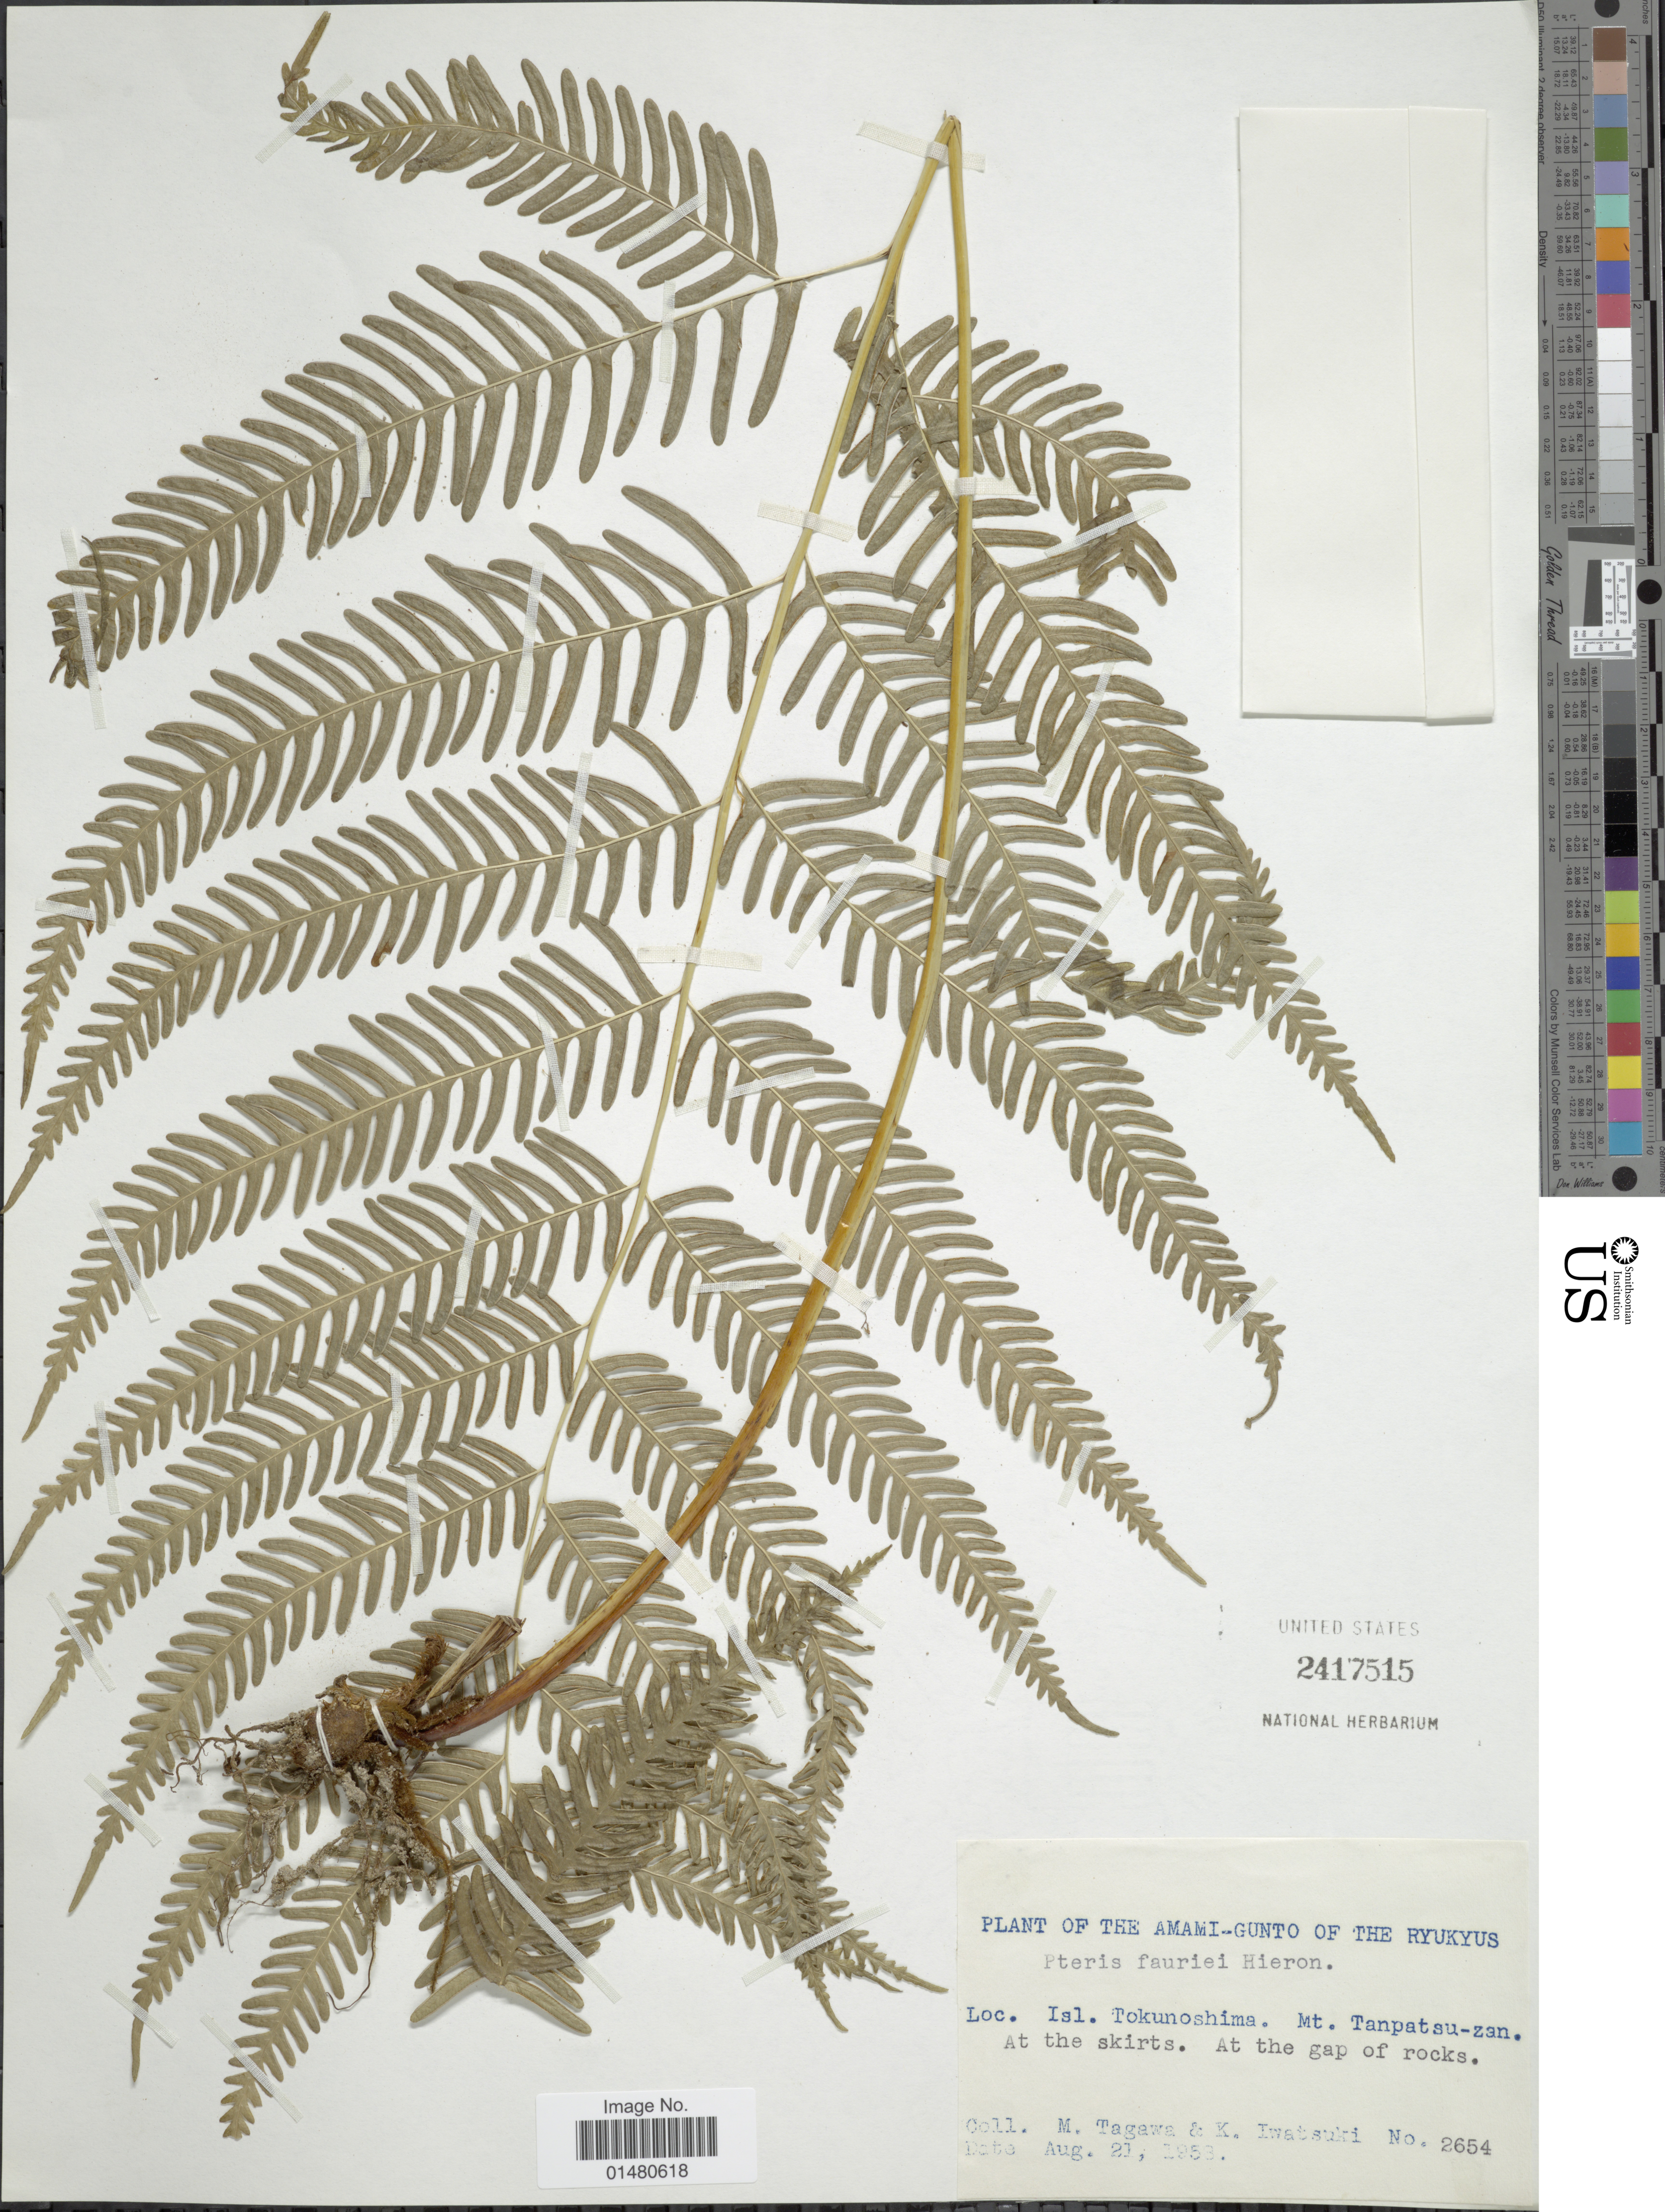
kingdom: Plantae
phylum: Tracheophyta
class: Polypodiopsida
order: Polypodiales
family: Pteridaceae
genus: Pteris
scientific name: Pteris fauriei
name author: Hieron.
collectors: M. Tagawa & K. Iwatsuki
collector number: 2654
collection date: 1953-08-21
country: Japan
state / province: Okinawa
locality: The Amami-Gunto of the Ryukyus, Isl Tokunoshima. Mt Tanpatsu-zan. At the skirts. At the gap of rocks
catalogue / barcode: US 2417515